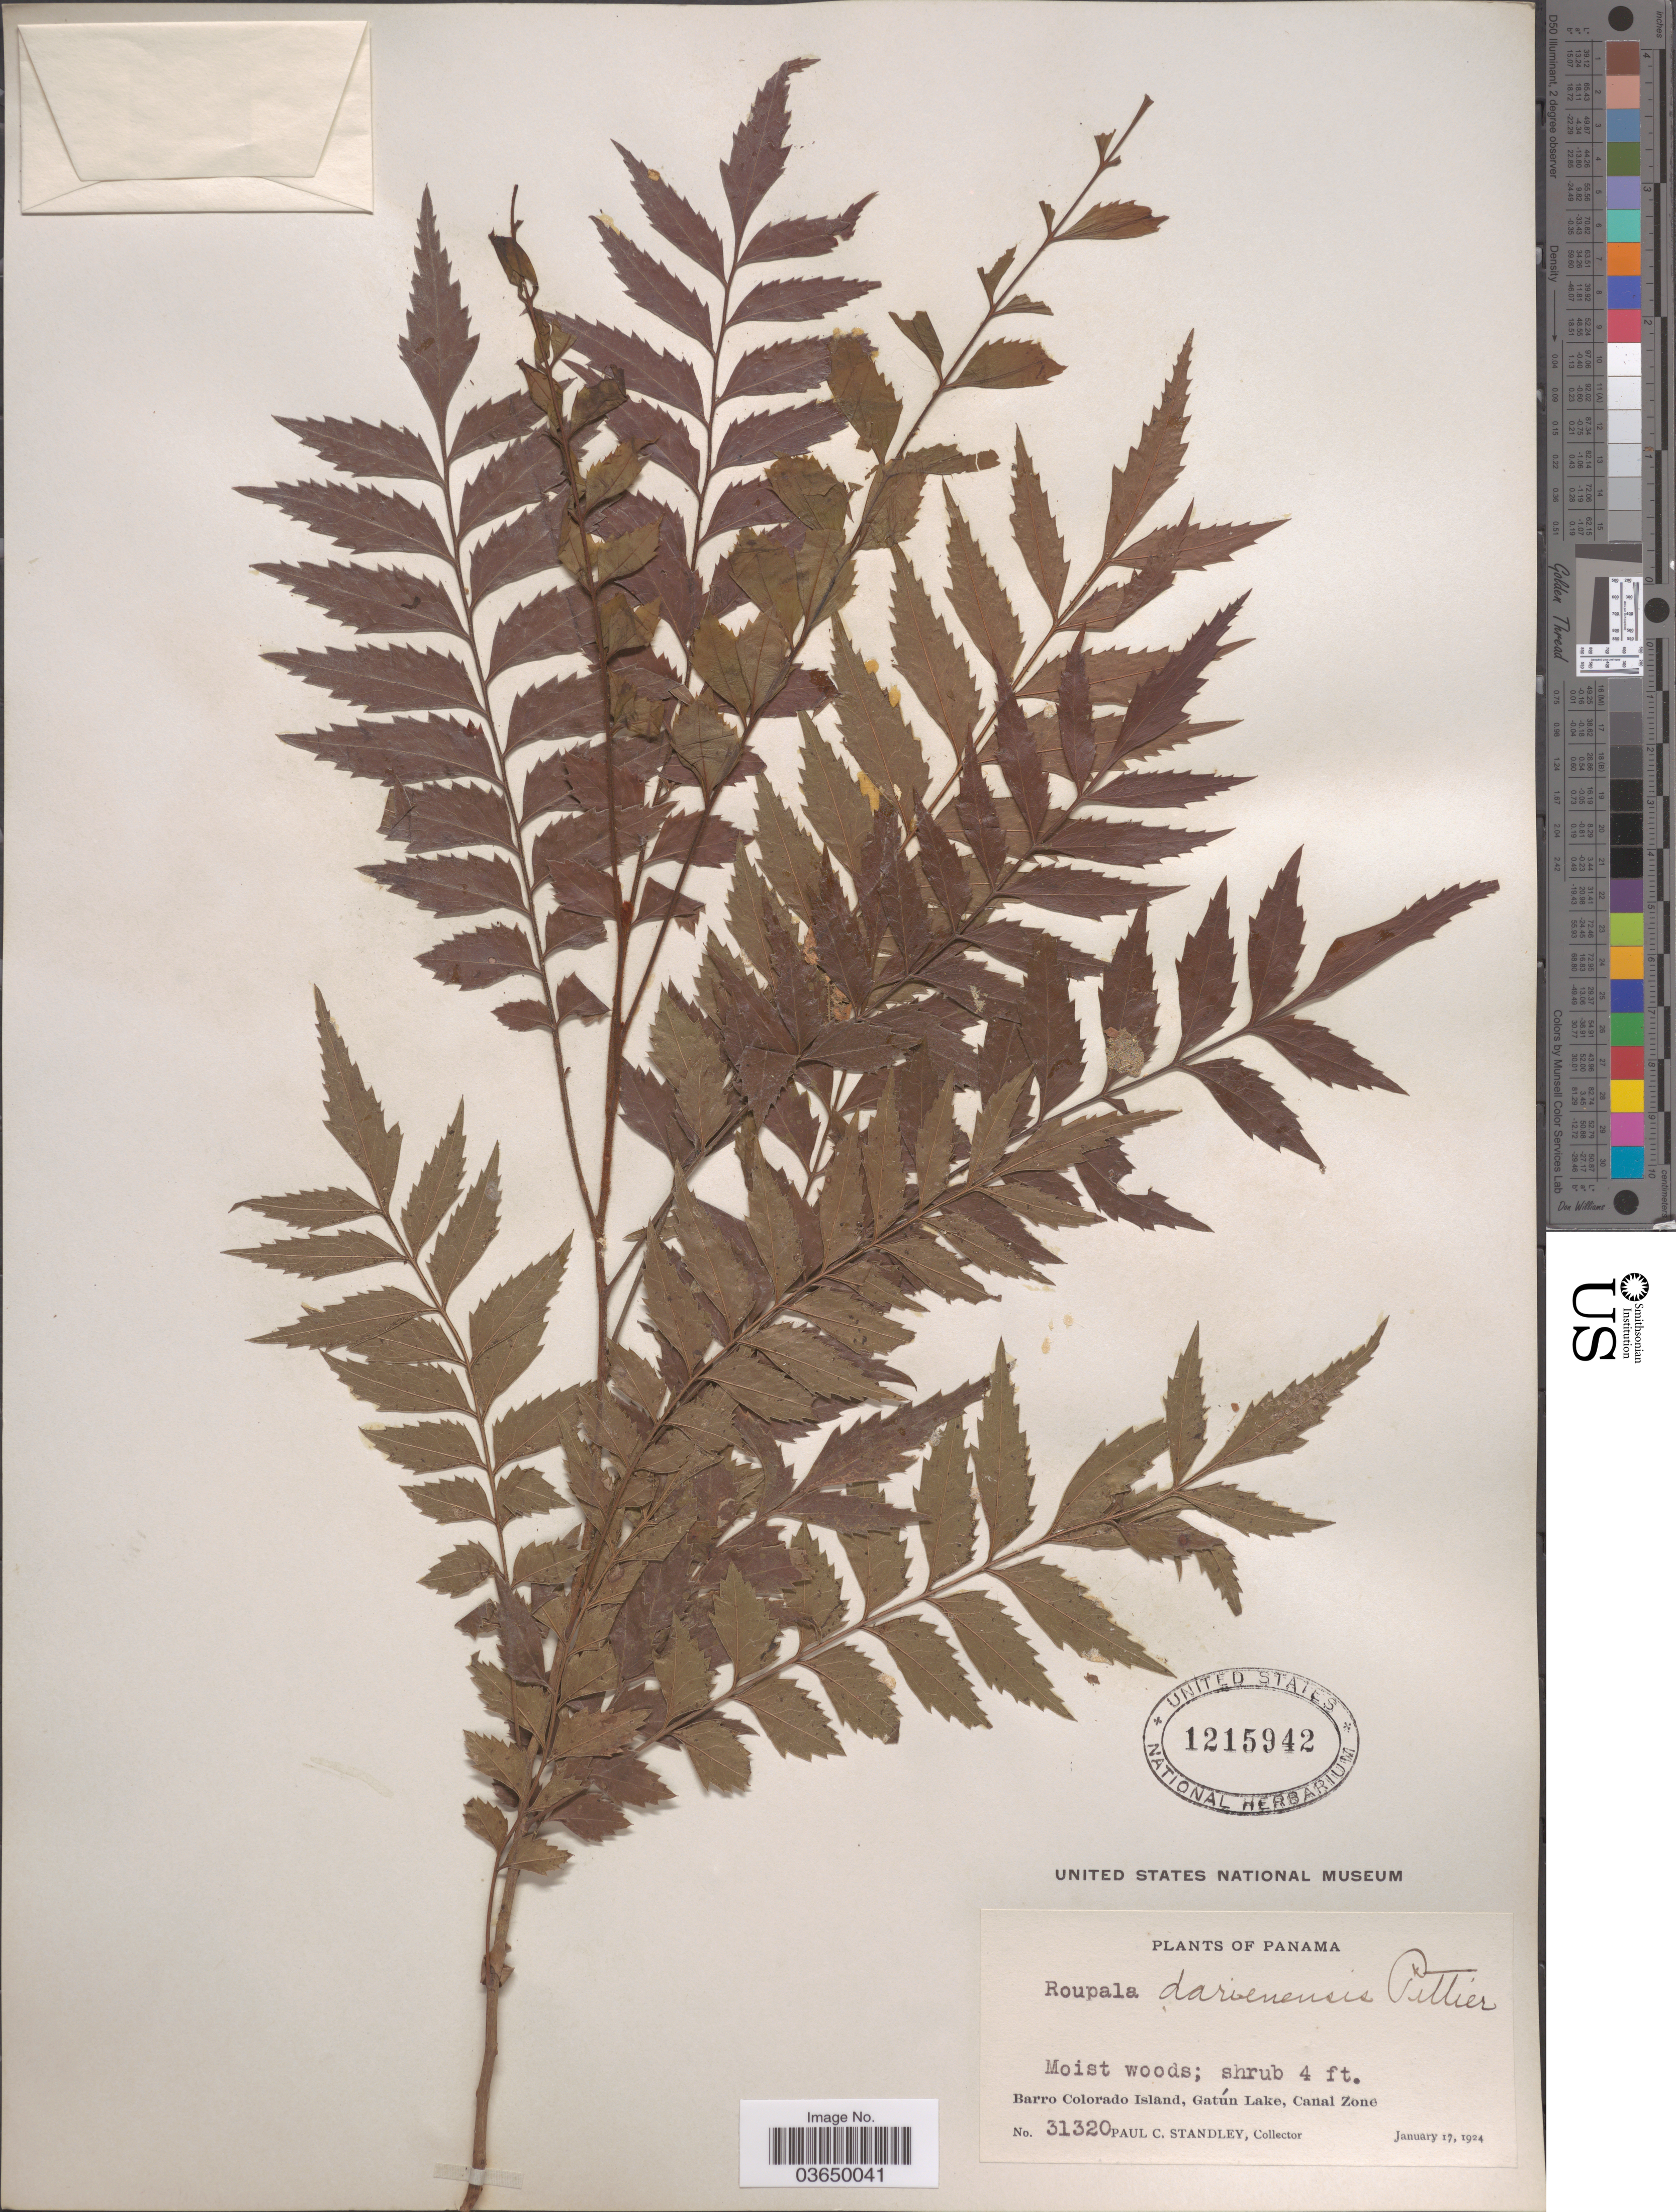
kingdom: Plantae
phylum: Tracheophyta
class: Magnoliopsida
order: Proteales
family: Proteaceae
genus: Roupala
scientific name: Roupala montana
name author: Aubl.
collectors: P. C. Standley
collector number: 31320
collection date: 1924-01-17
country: Panama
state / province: Panamá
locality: Barro Colorado Island, Gatún Lake, Canal Zone.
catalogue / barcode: US 1215942